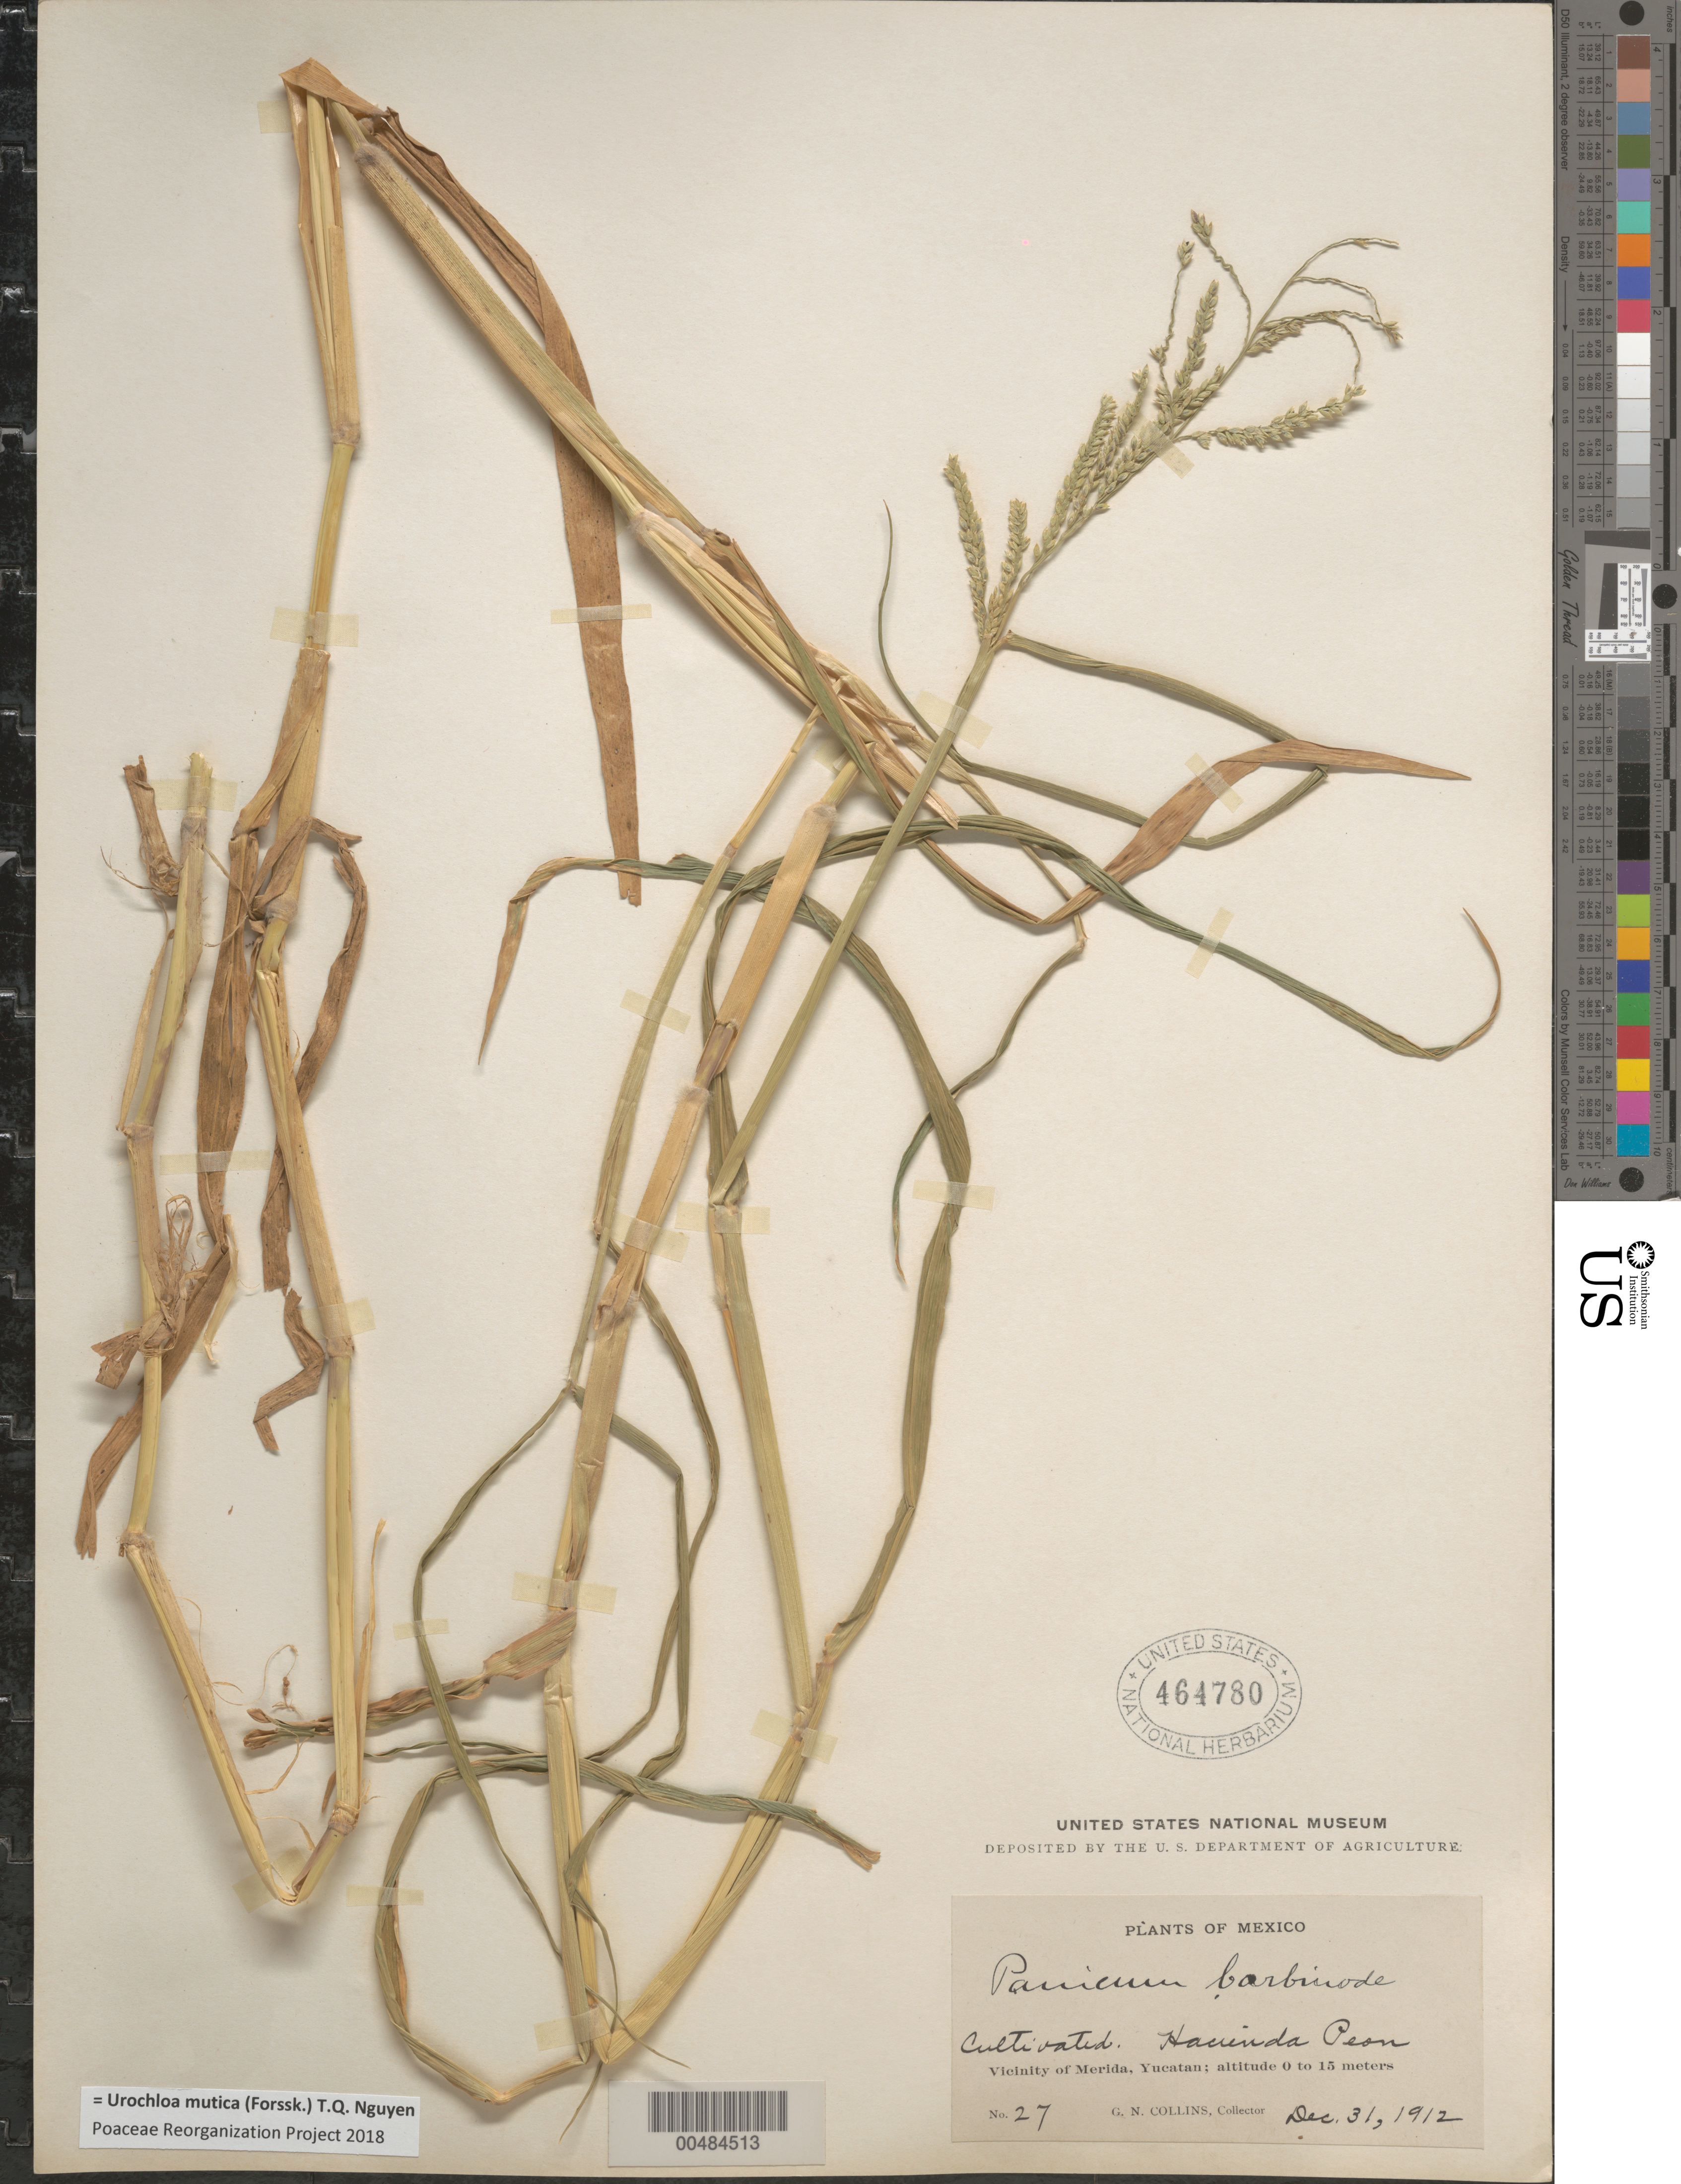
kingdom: Plantae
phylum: Tracheophyta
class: Liliopsida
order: Poales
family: Poaceae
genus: Brachiaria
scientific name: Brachiaria mutica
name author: (Forssk.) Stapf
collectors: G. Collins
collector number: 27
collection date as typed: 31 Dec 1912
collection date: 1912-12-31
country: Mexico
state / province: Yucatan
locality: Vicinity of Merida, Hacienda Peon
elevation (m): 0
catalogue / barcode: US 464780